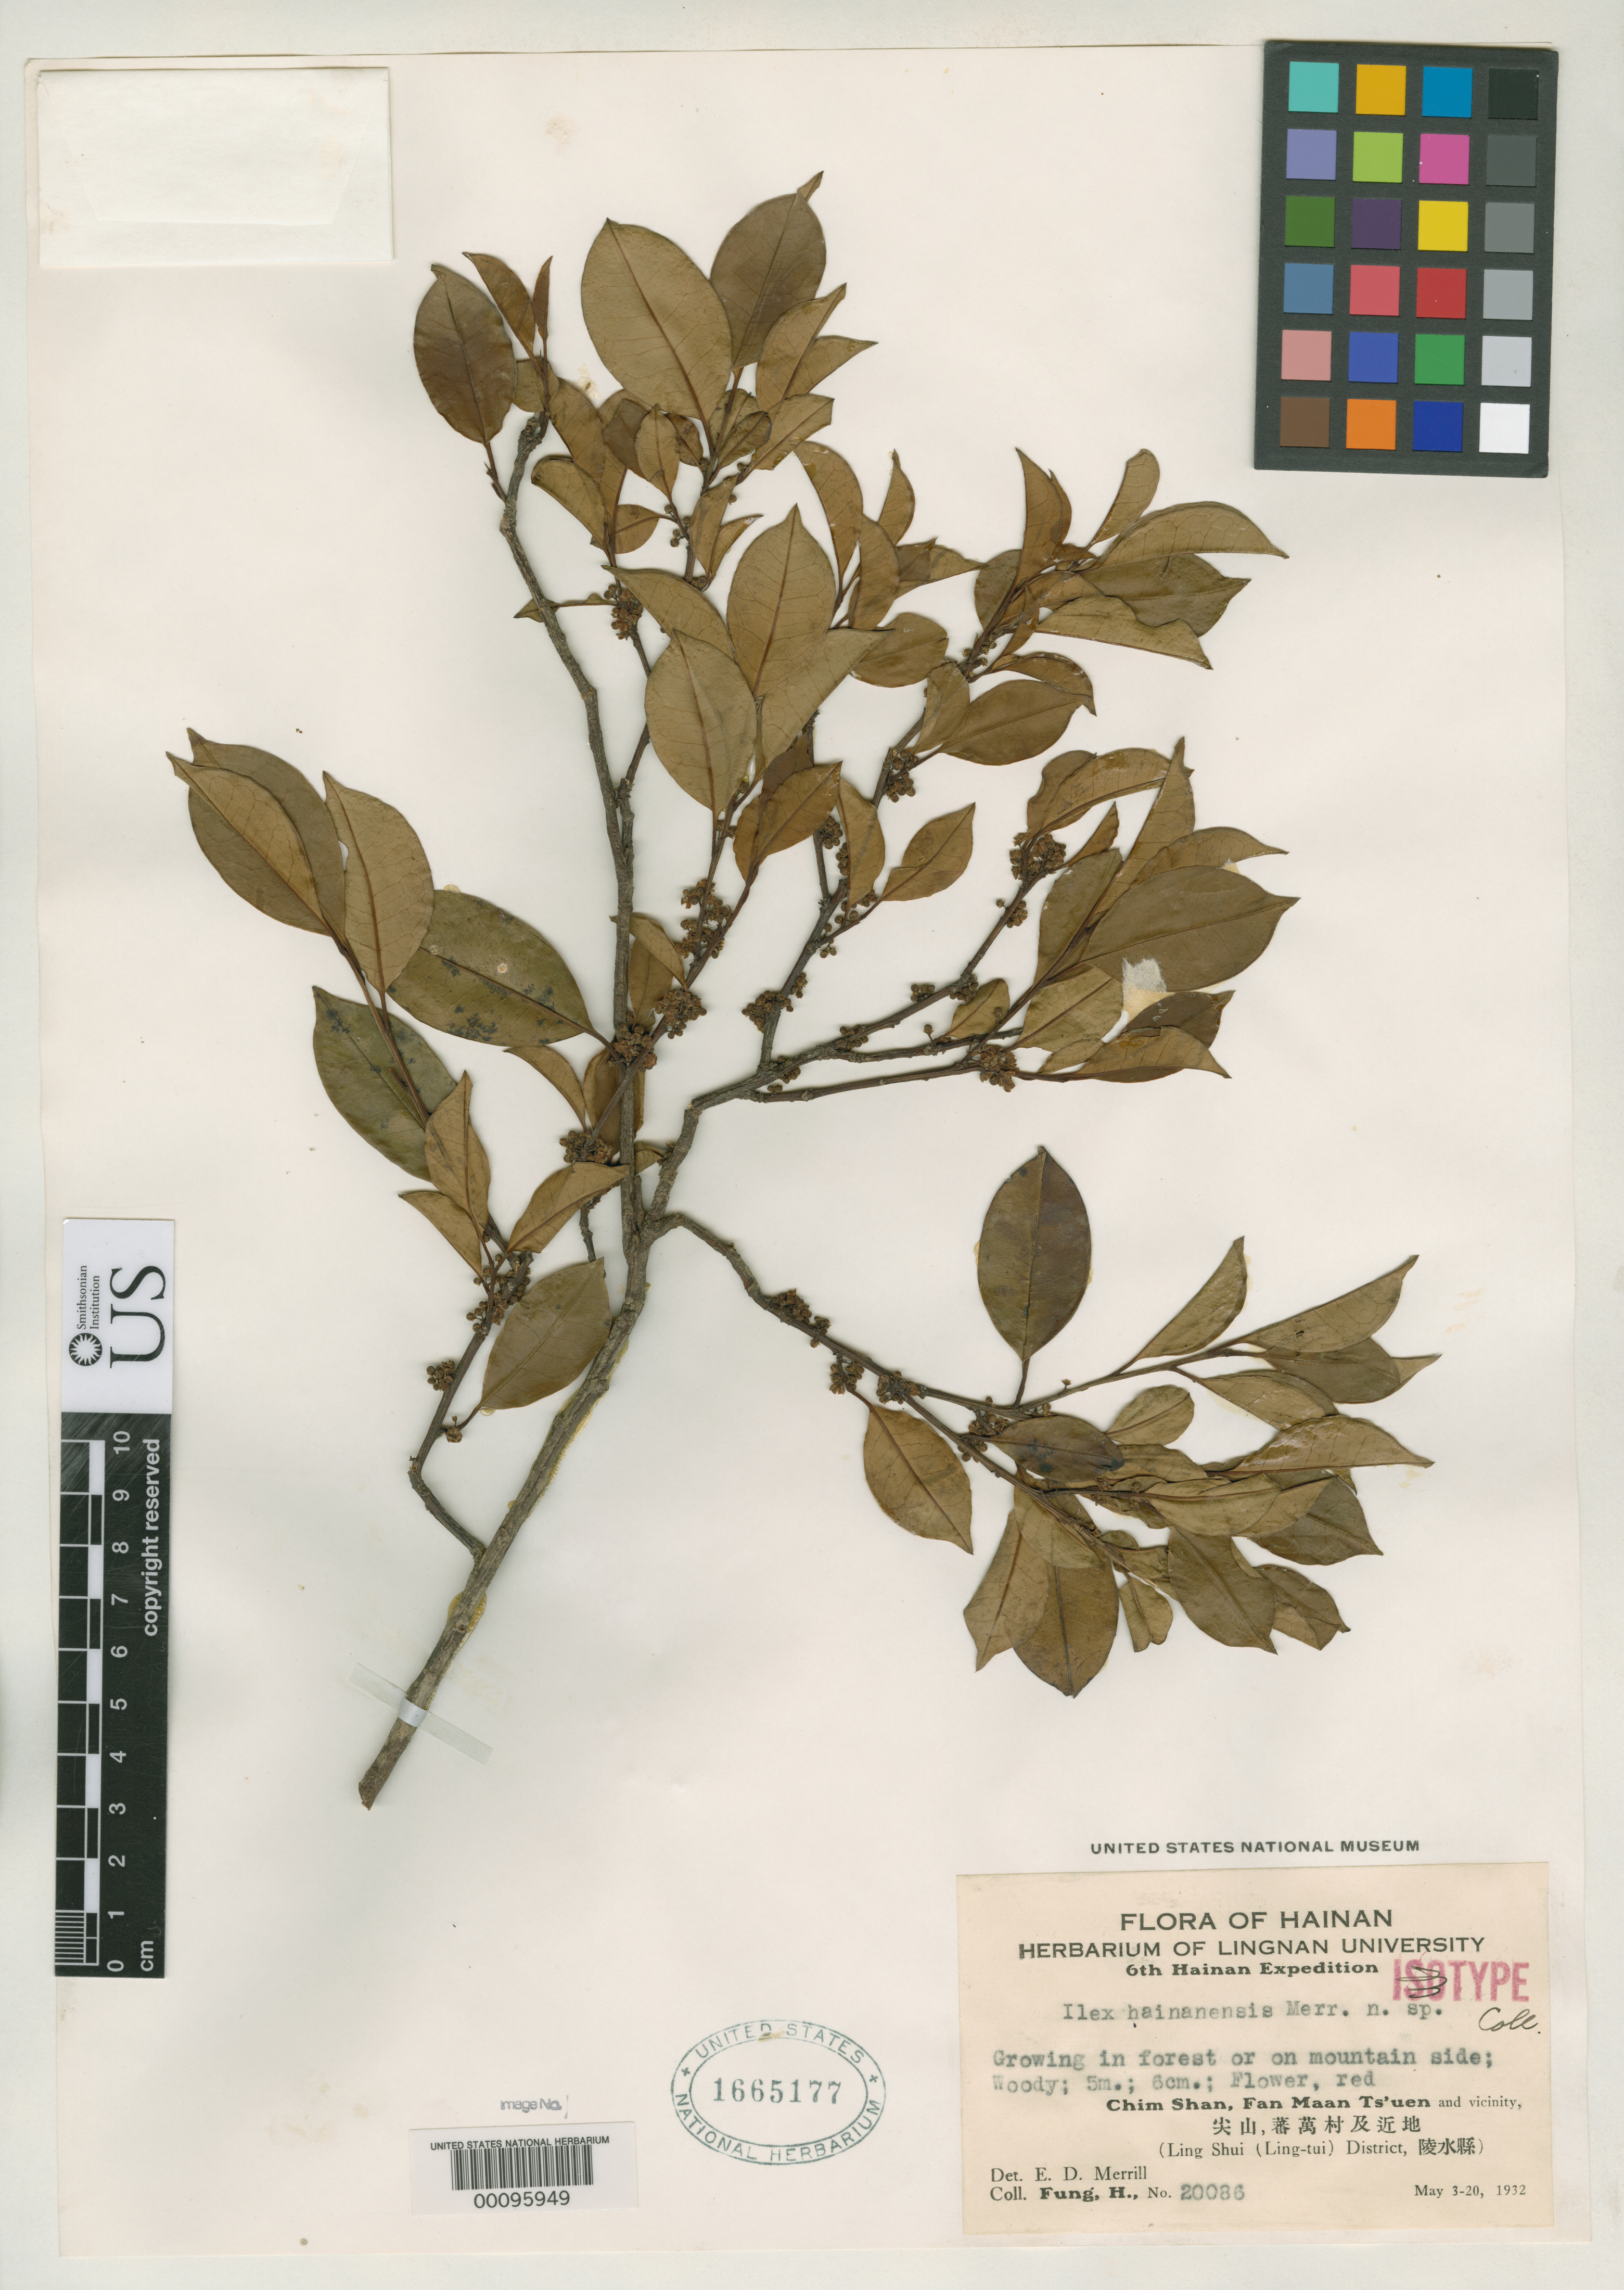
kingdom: Plantae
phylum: Tracheophyta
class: Magnoliopsida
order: Aquifoliales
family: Aquifoliaceae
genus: Ilex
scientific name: Ilex hainanensis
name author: Merr.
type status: Isotype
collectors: H. L. Fung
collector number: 20086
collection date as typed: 03 May 1932 to 20 May 1932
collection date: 1932-05-03/1932-05-20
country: China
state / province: Hainan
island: Hainan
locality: Chin Shan.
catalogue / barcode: US 1665177